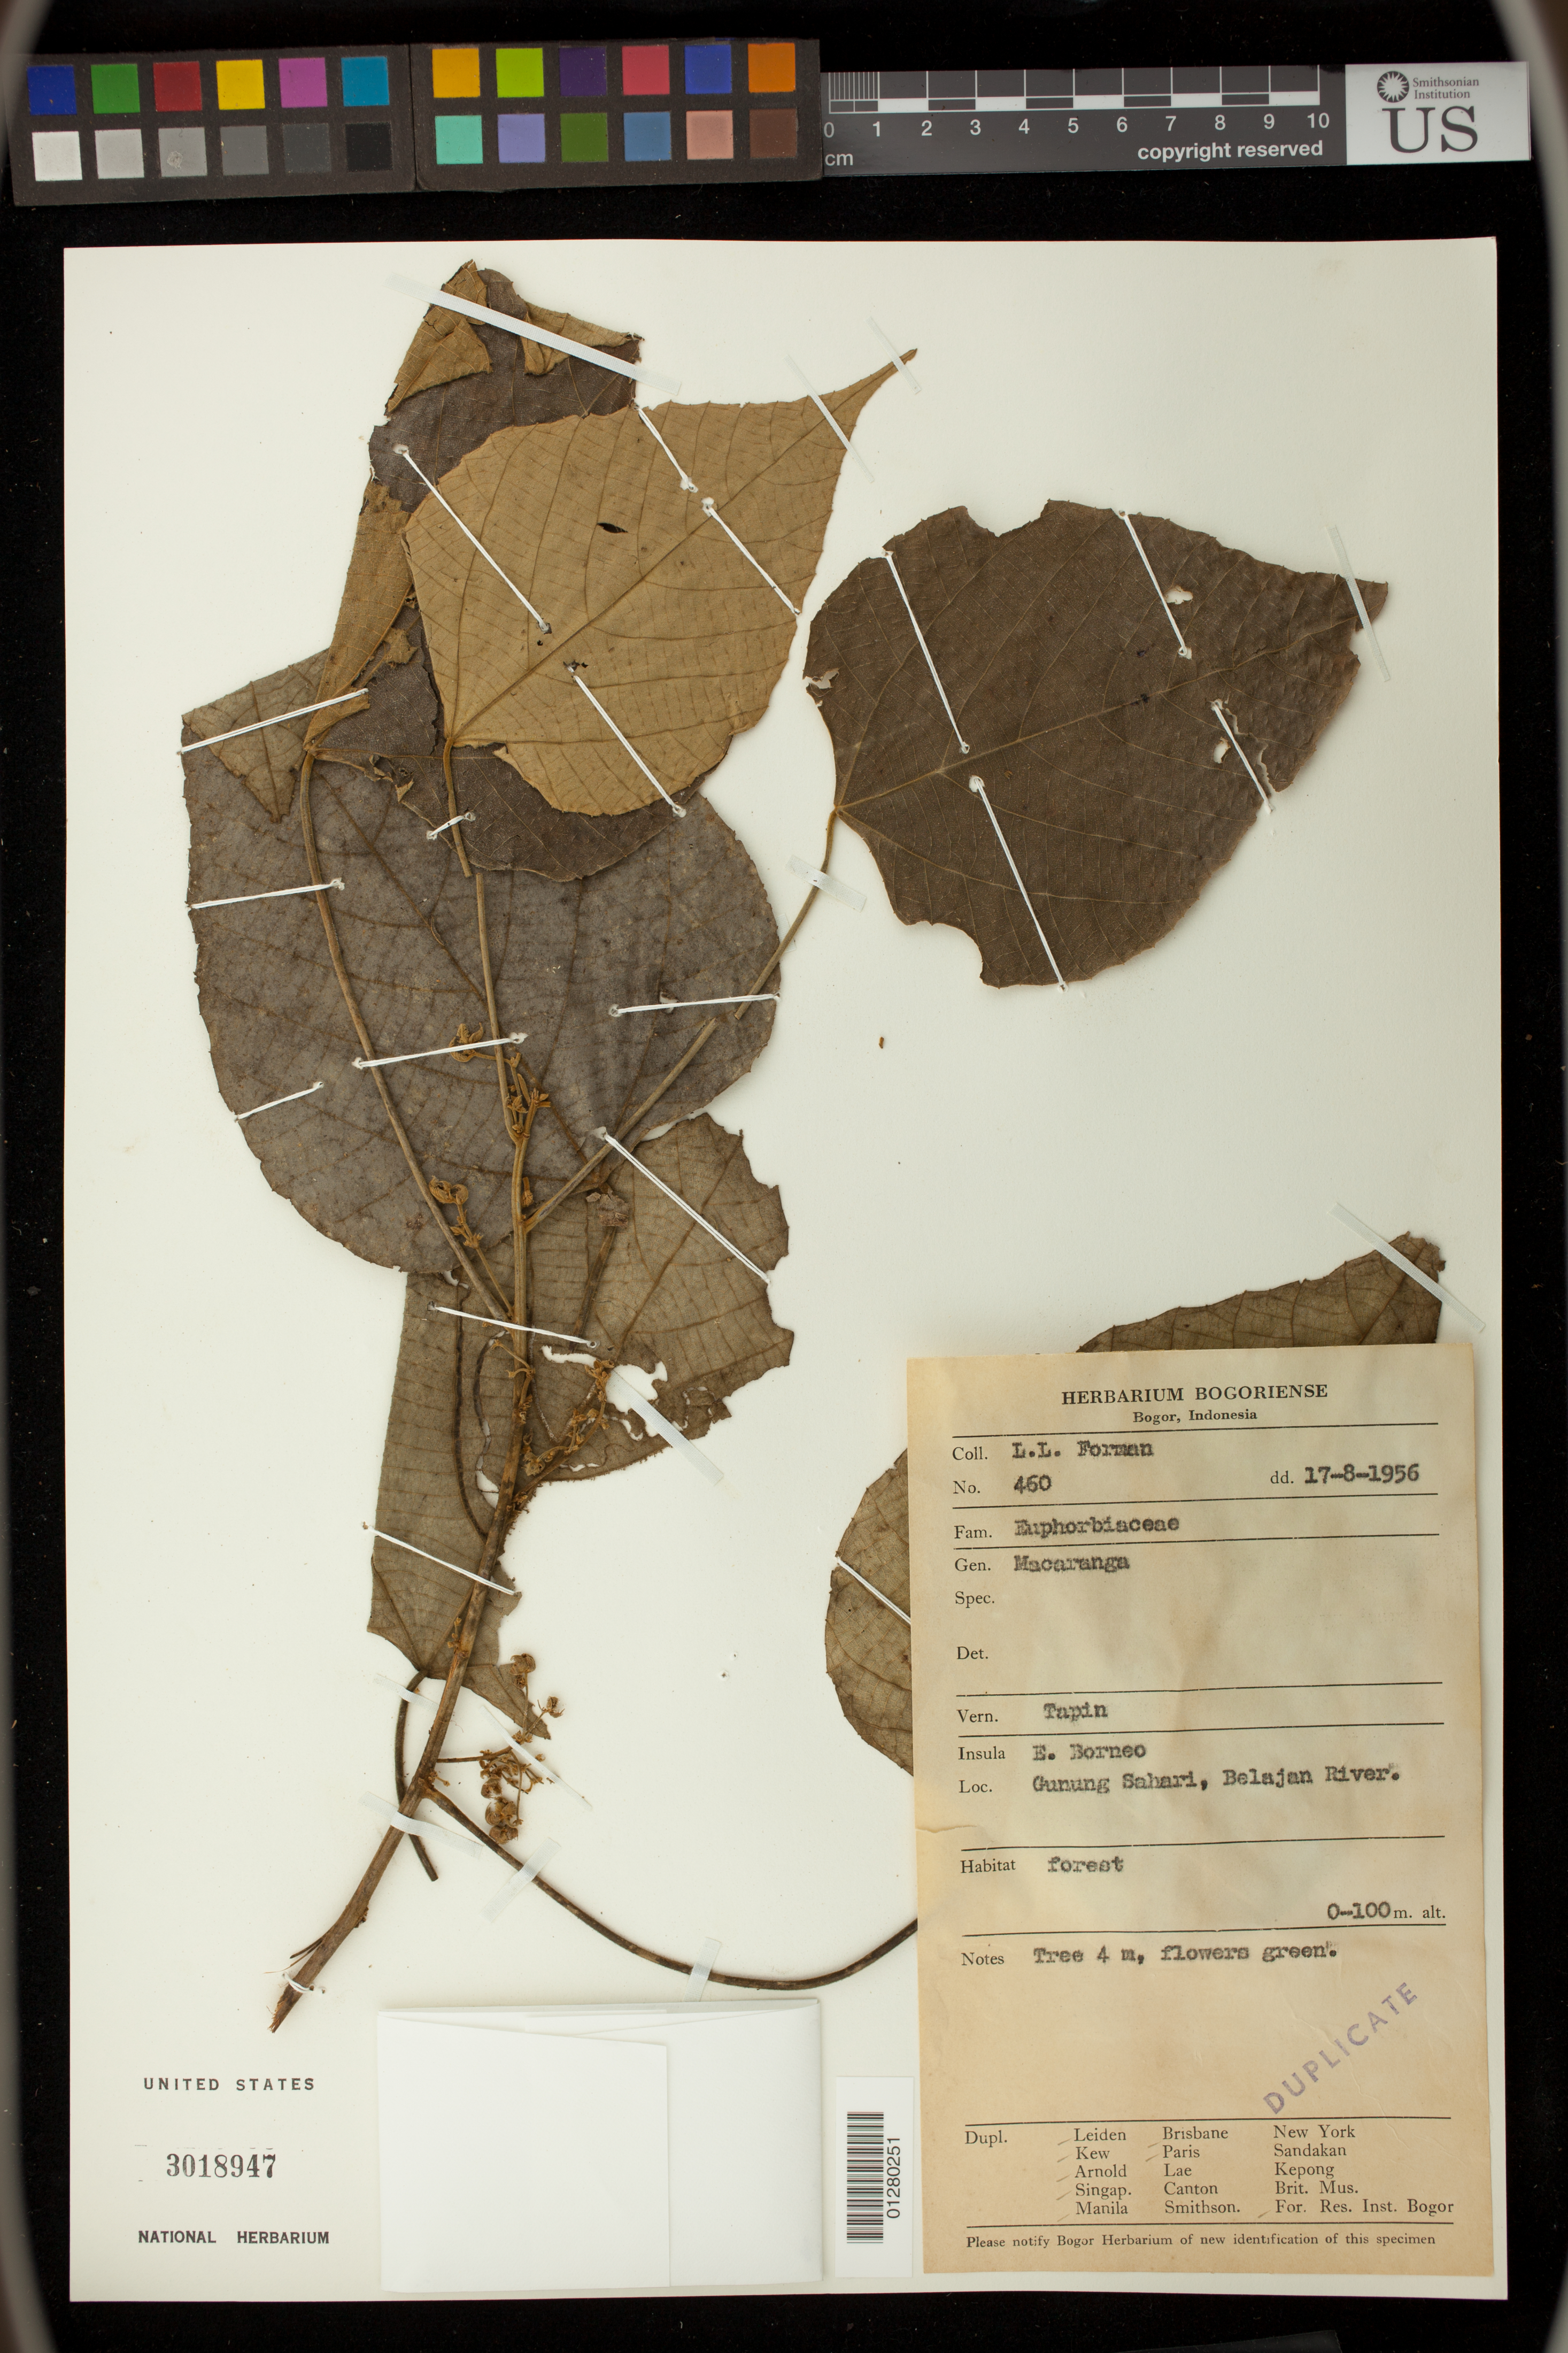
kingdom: Plantae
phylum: Tracheophyta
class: Magnoliopsida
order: Malpighiales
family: Euphorbiaceae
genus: Macaranga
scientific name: Macaranga sp.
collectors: L. Forman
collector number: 460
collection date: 1956-08-17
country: Indonesia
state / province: Kalimantan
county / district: Kalimantan Timur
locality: Gunung Sahari, Belajan River, E. Borneo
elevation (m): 0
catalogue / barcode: US 3018947